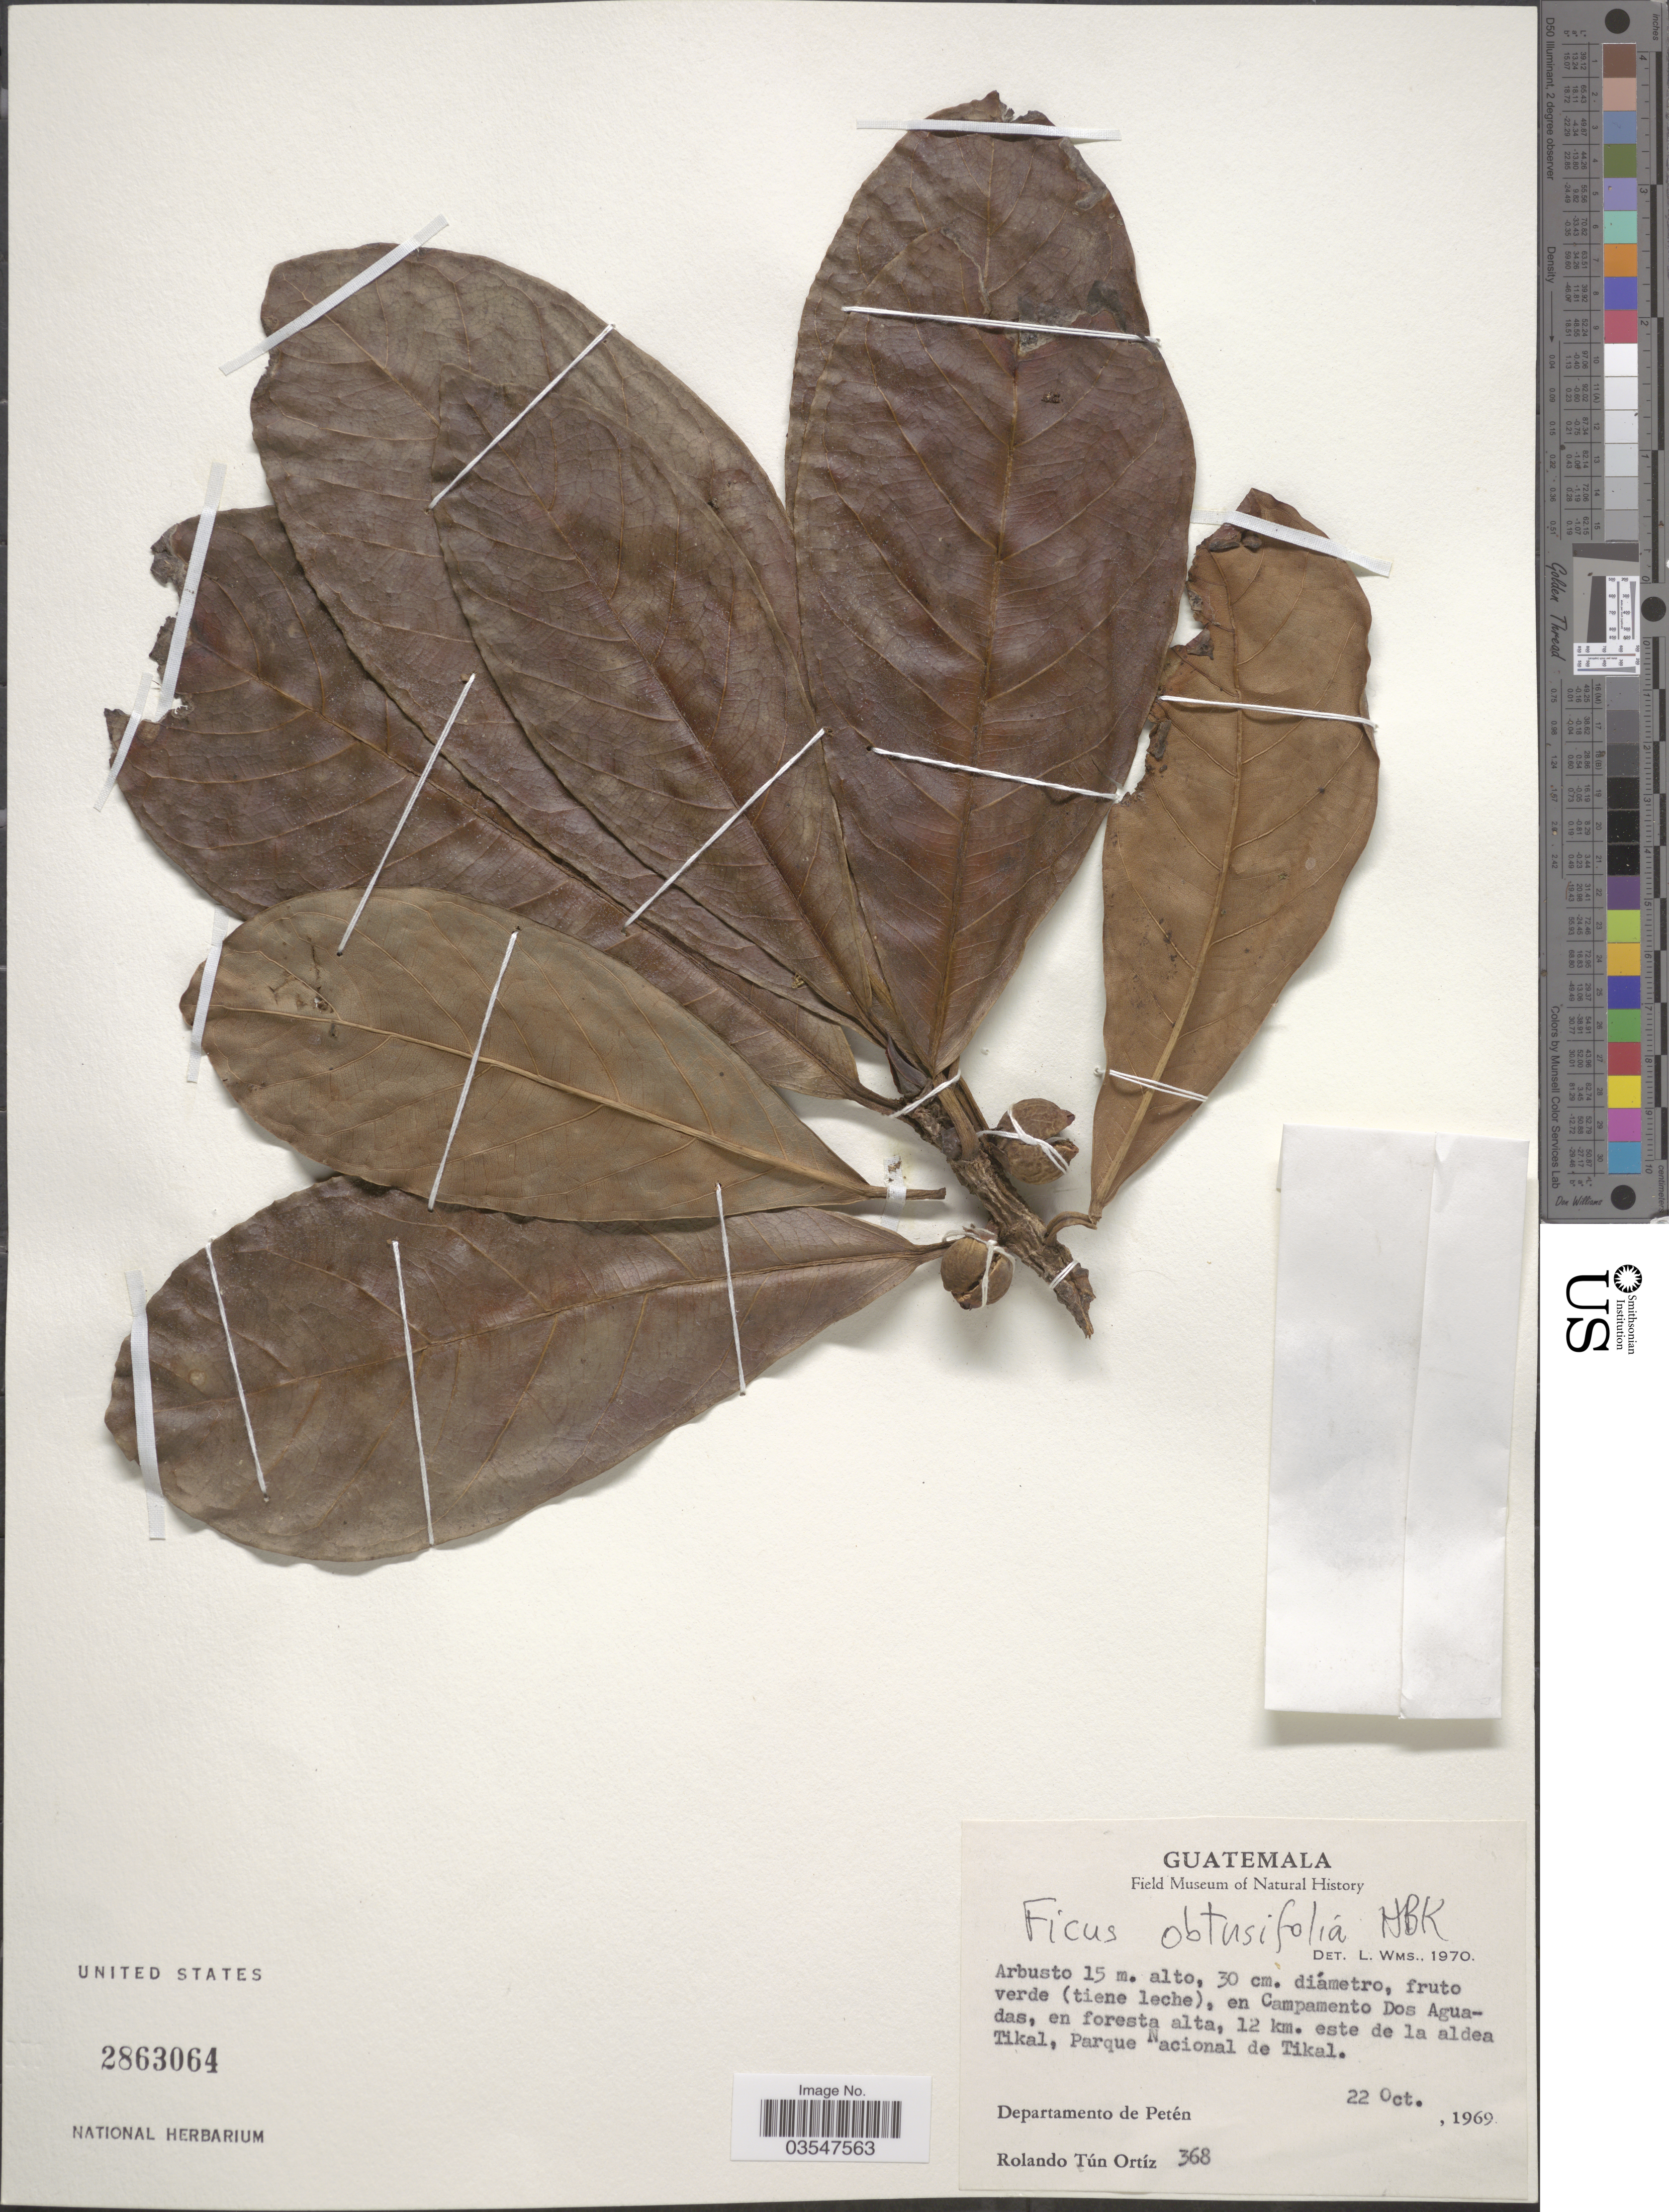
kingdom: Plantae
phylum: Tracheophyta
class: Magnoliopsida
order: Rosales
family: Moraceae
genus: Ficus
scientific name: Ficus obtusifolia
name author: Kunth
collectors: R. T. Ortíz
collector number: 368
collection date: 1969-10-22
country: Guatemala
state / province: El Peten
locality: En Campamento Dos Aguadas, en foresta alta, 12 km. este de la aldea Tikal, Parque Nacional de Tikal. Departamento de Petén.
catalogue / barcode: US 2863064